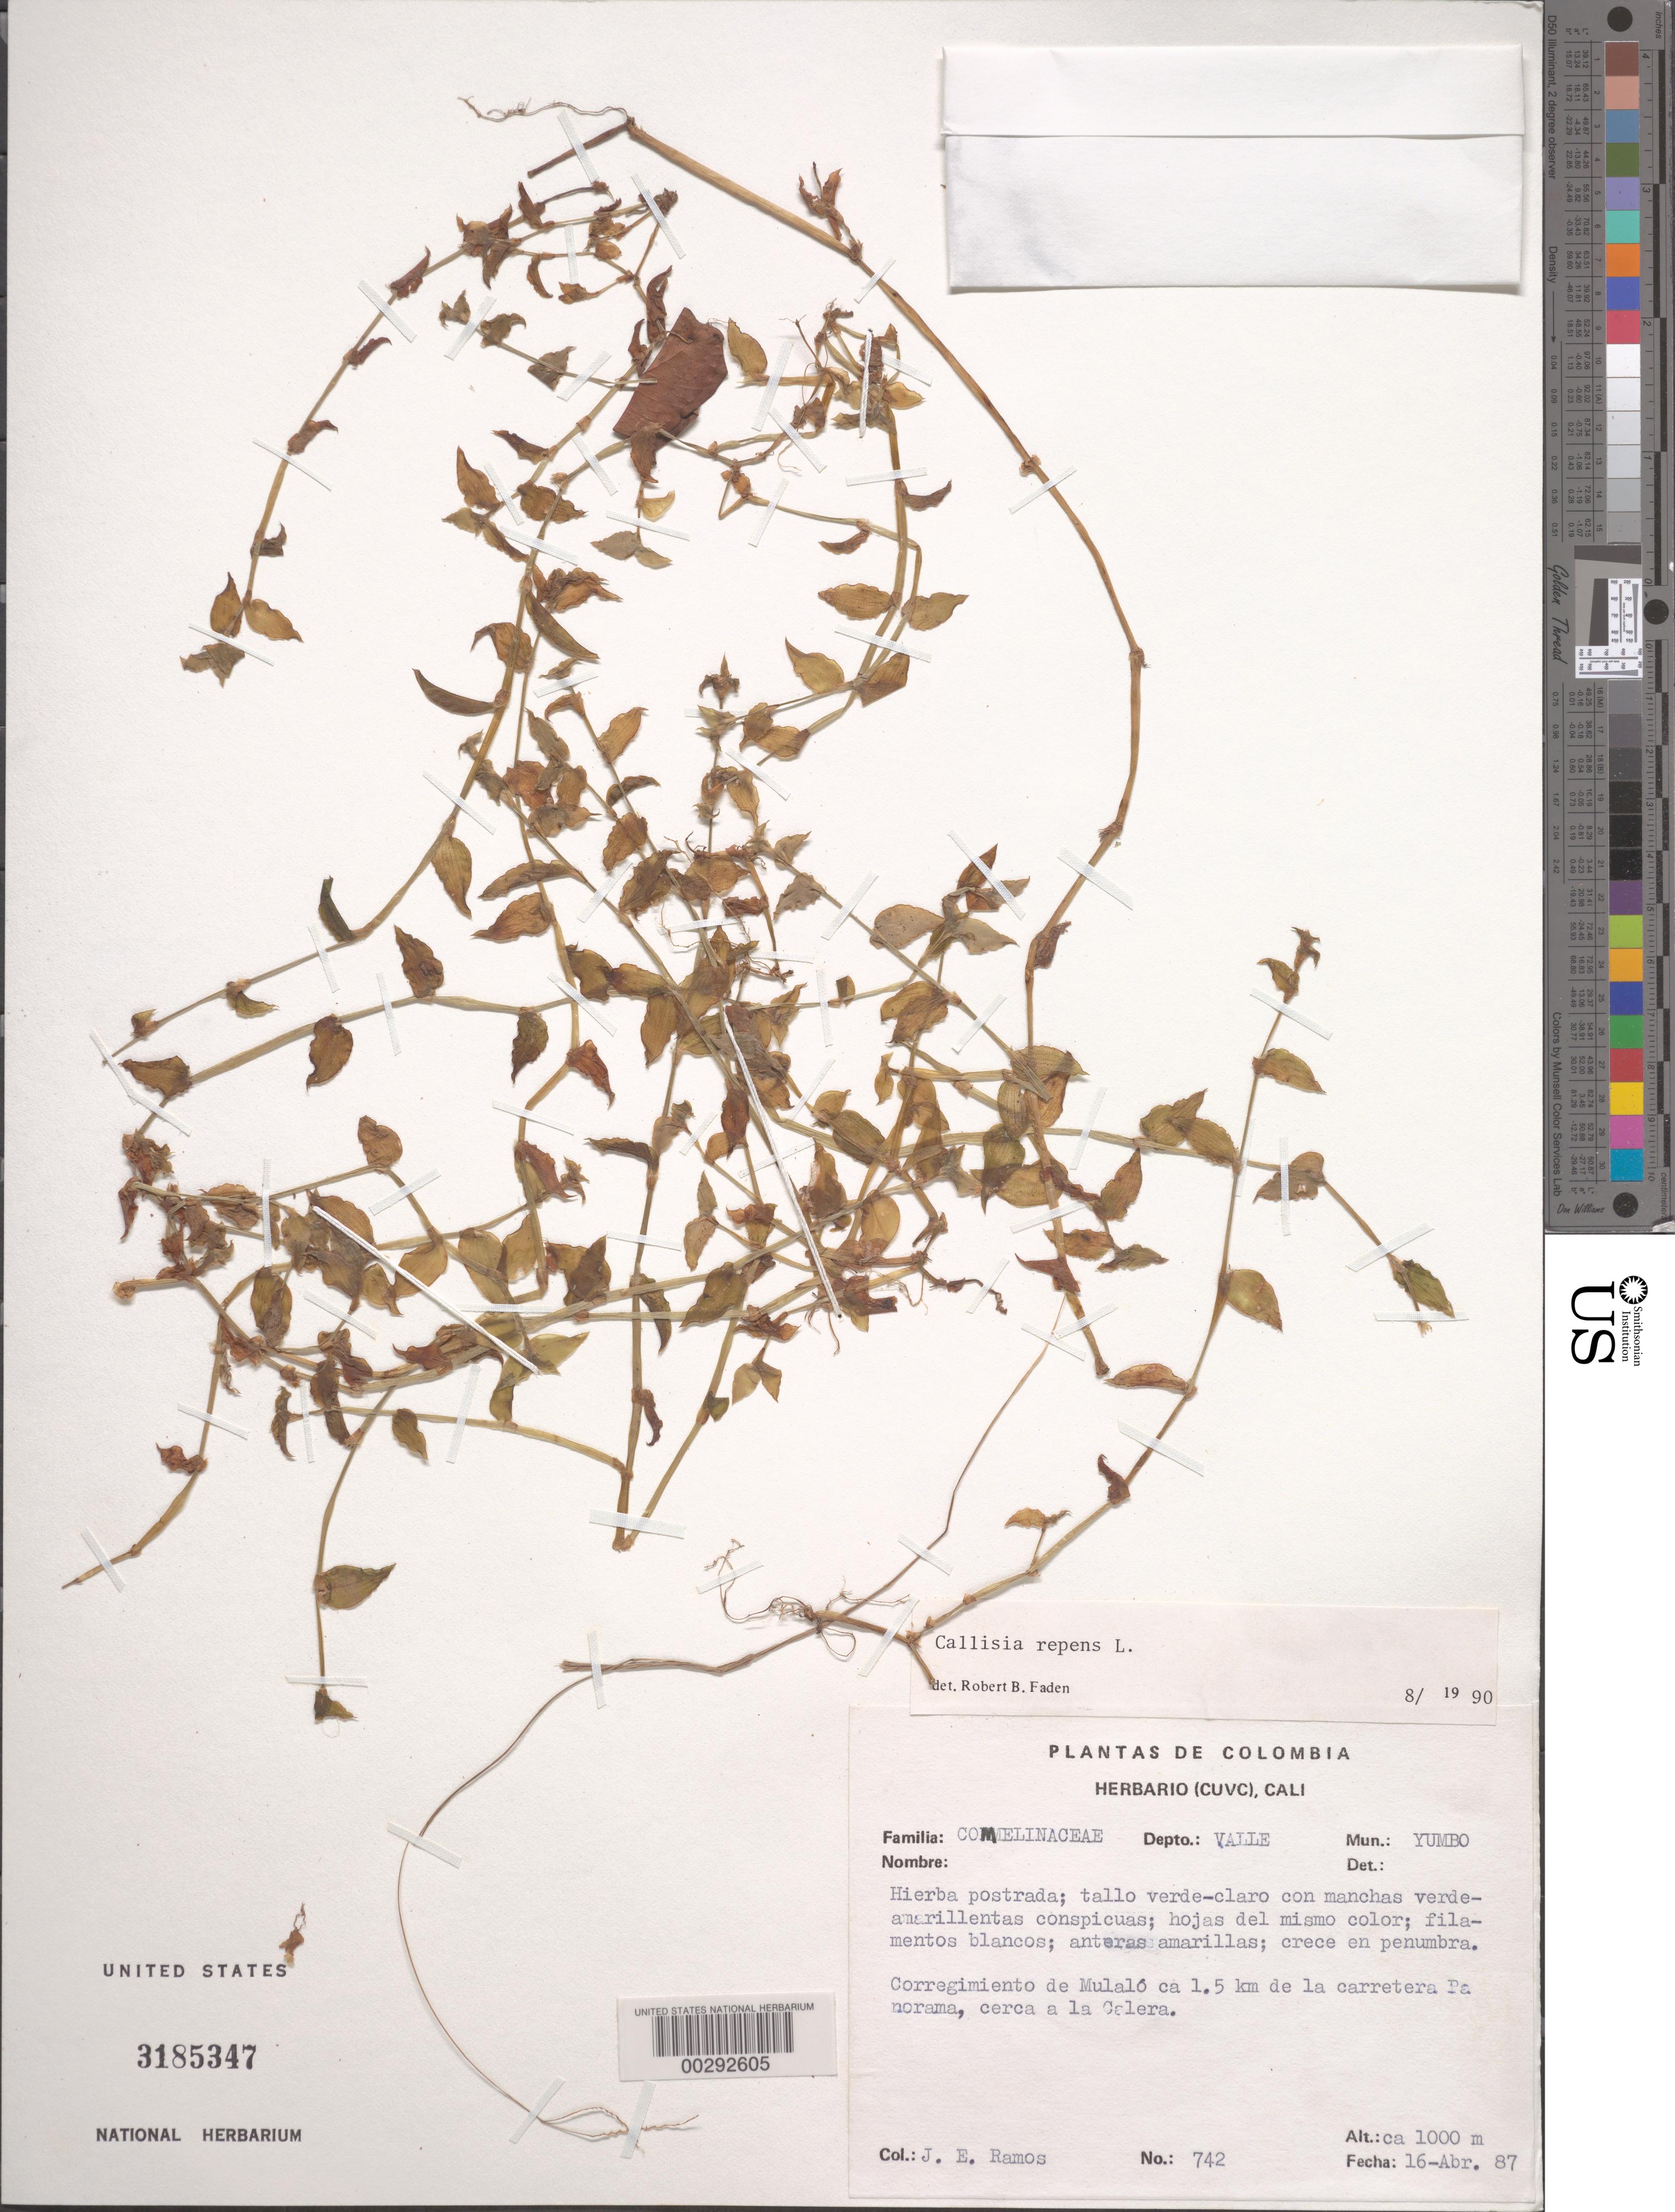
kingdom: Plantae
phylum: Tracheophyta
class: Liliopsida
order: Commelinales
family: Commelinaceae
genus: Callisia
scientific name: Callisia repens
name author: (Jacq.) L.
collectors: J. E. Ramos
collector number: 742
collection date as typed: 16 Apr 1987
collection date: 1987-04-16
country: Colombia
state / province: Valle del Cauca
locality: YUmbo Mun. (?)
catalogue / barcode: US 3185347